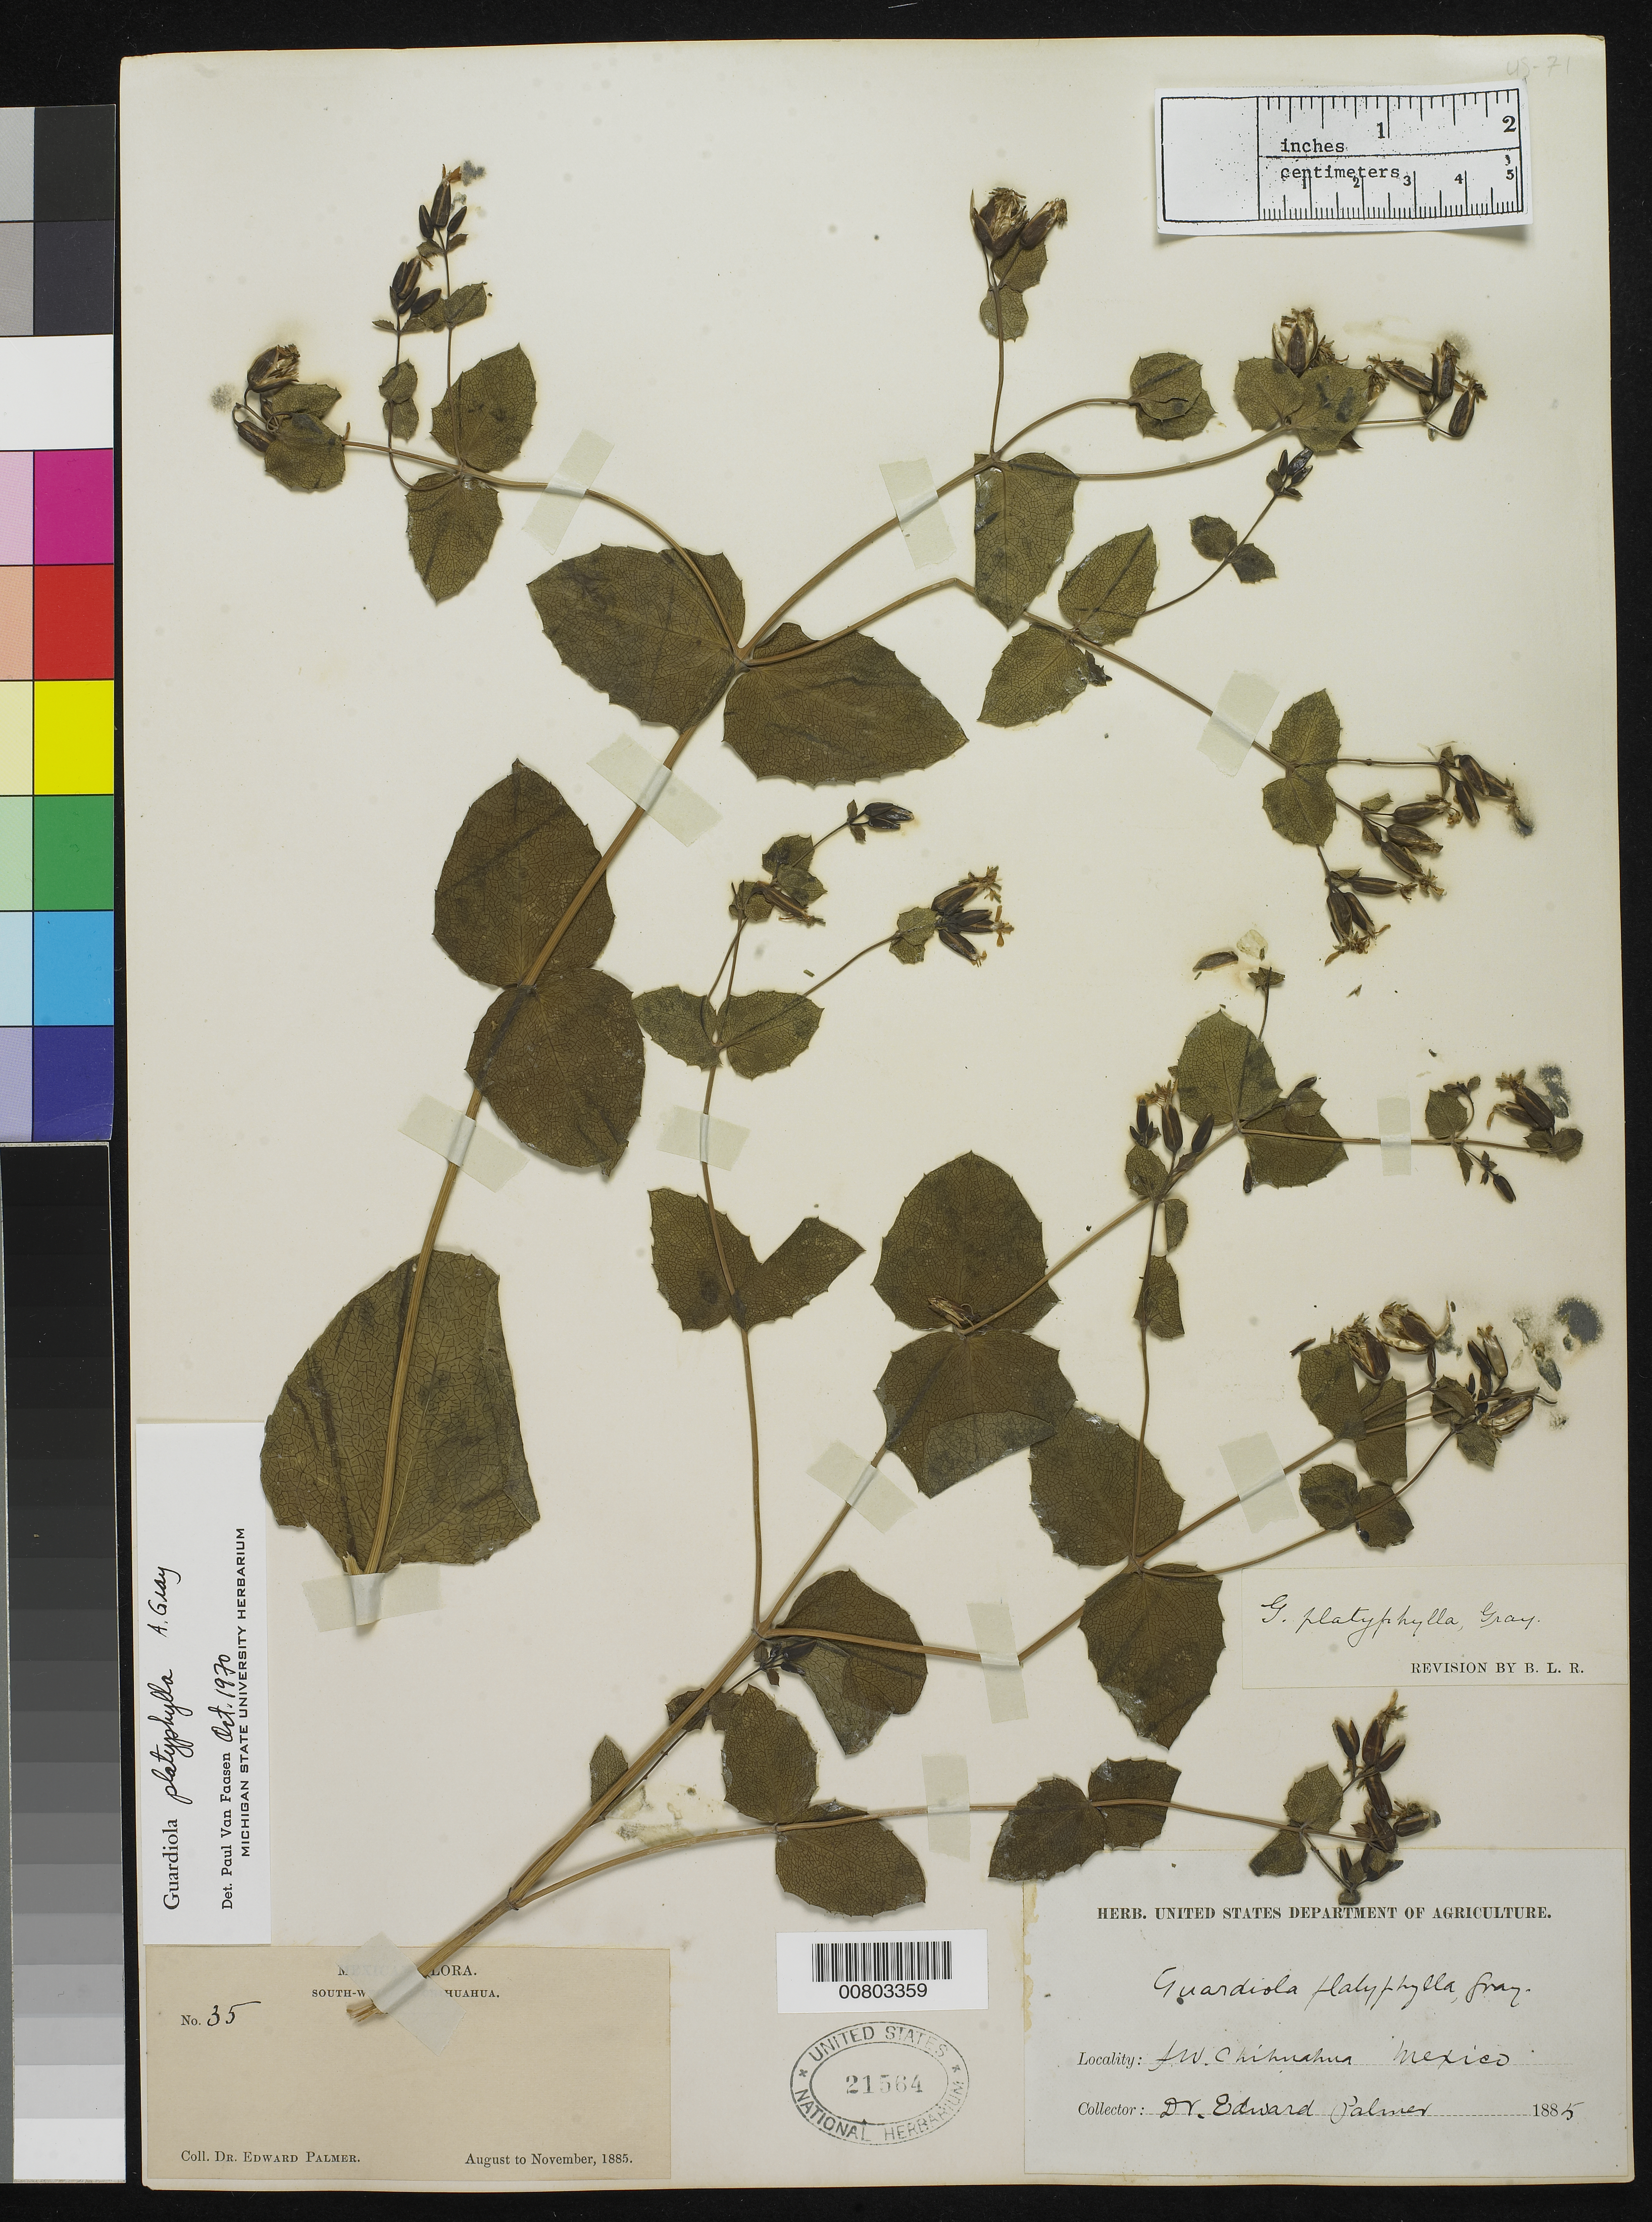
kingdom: Plantae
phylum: Tracheophyta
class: Magnoliopsida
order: Asterales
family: Asteraceae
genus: Guardiola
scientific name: Guardiola platyphylla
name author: A. Gray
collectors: E. Palmer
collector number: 35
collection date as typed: Aug 1885 to -- Nov 1885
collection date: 1885-08/1885-11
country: Mexico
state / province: Chihuahua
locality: SW Chihuahua.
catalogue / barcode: US 21564